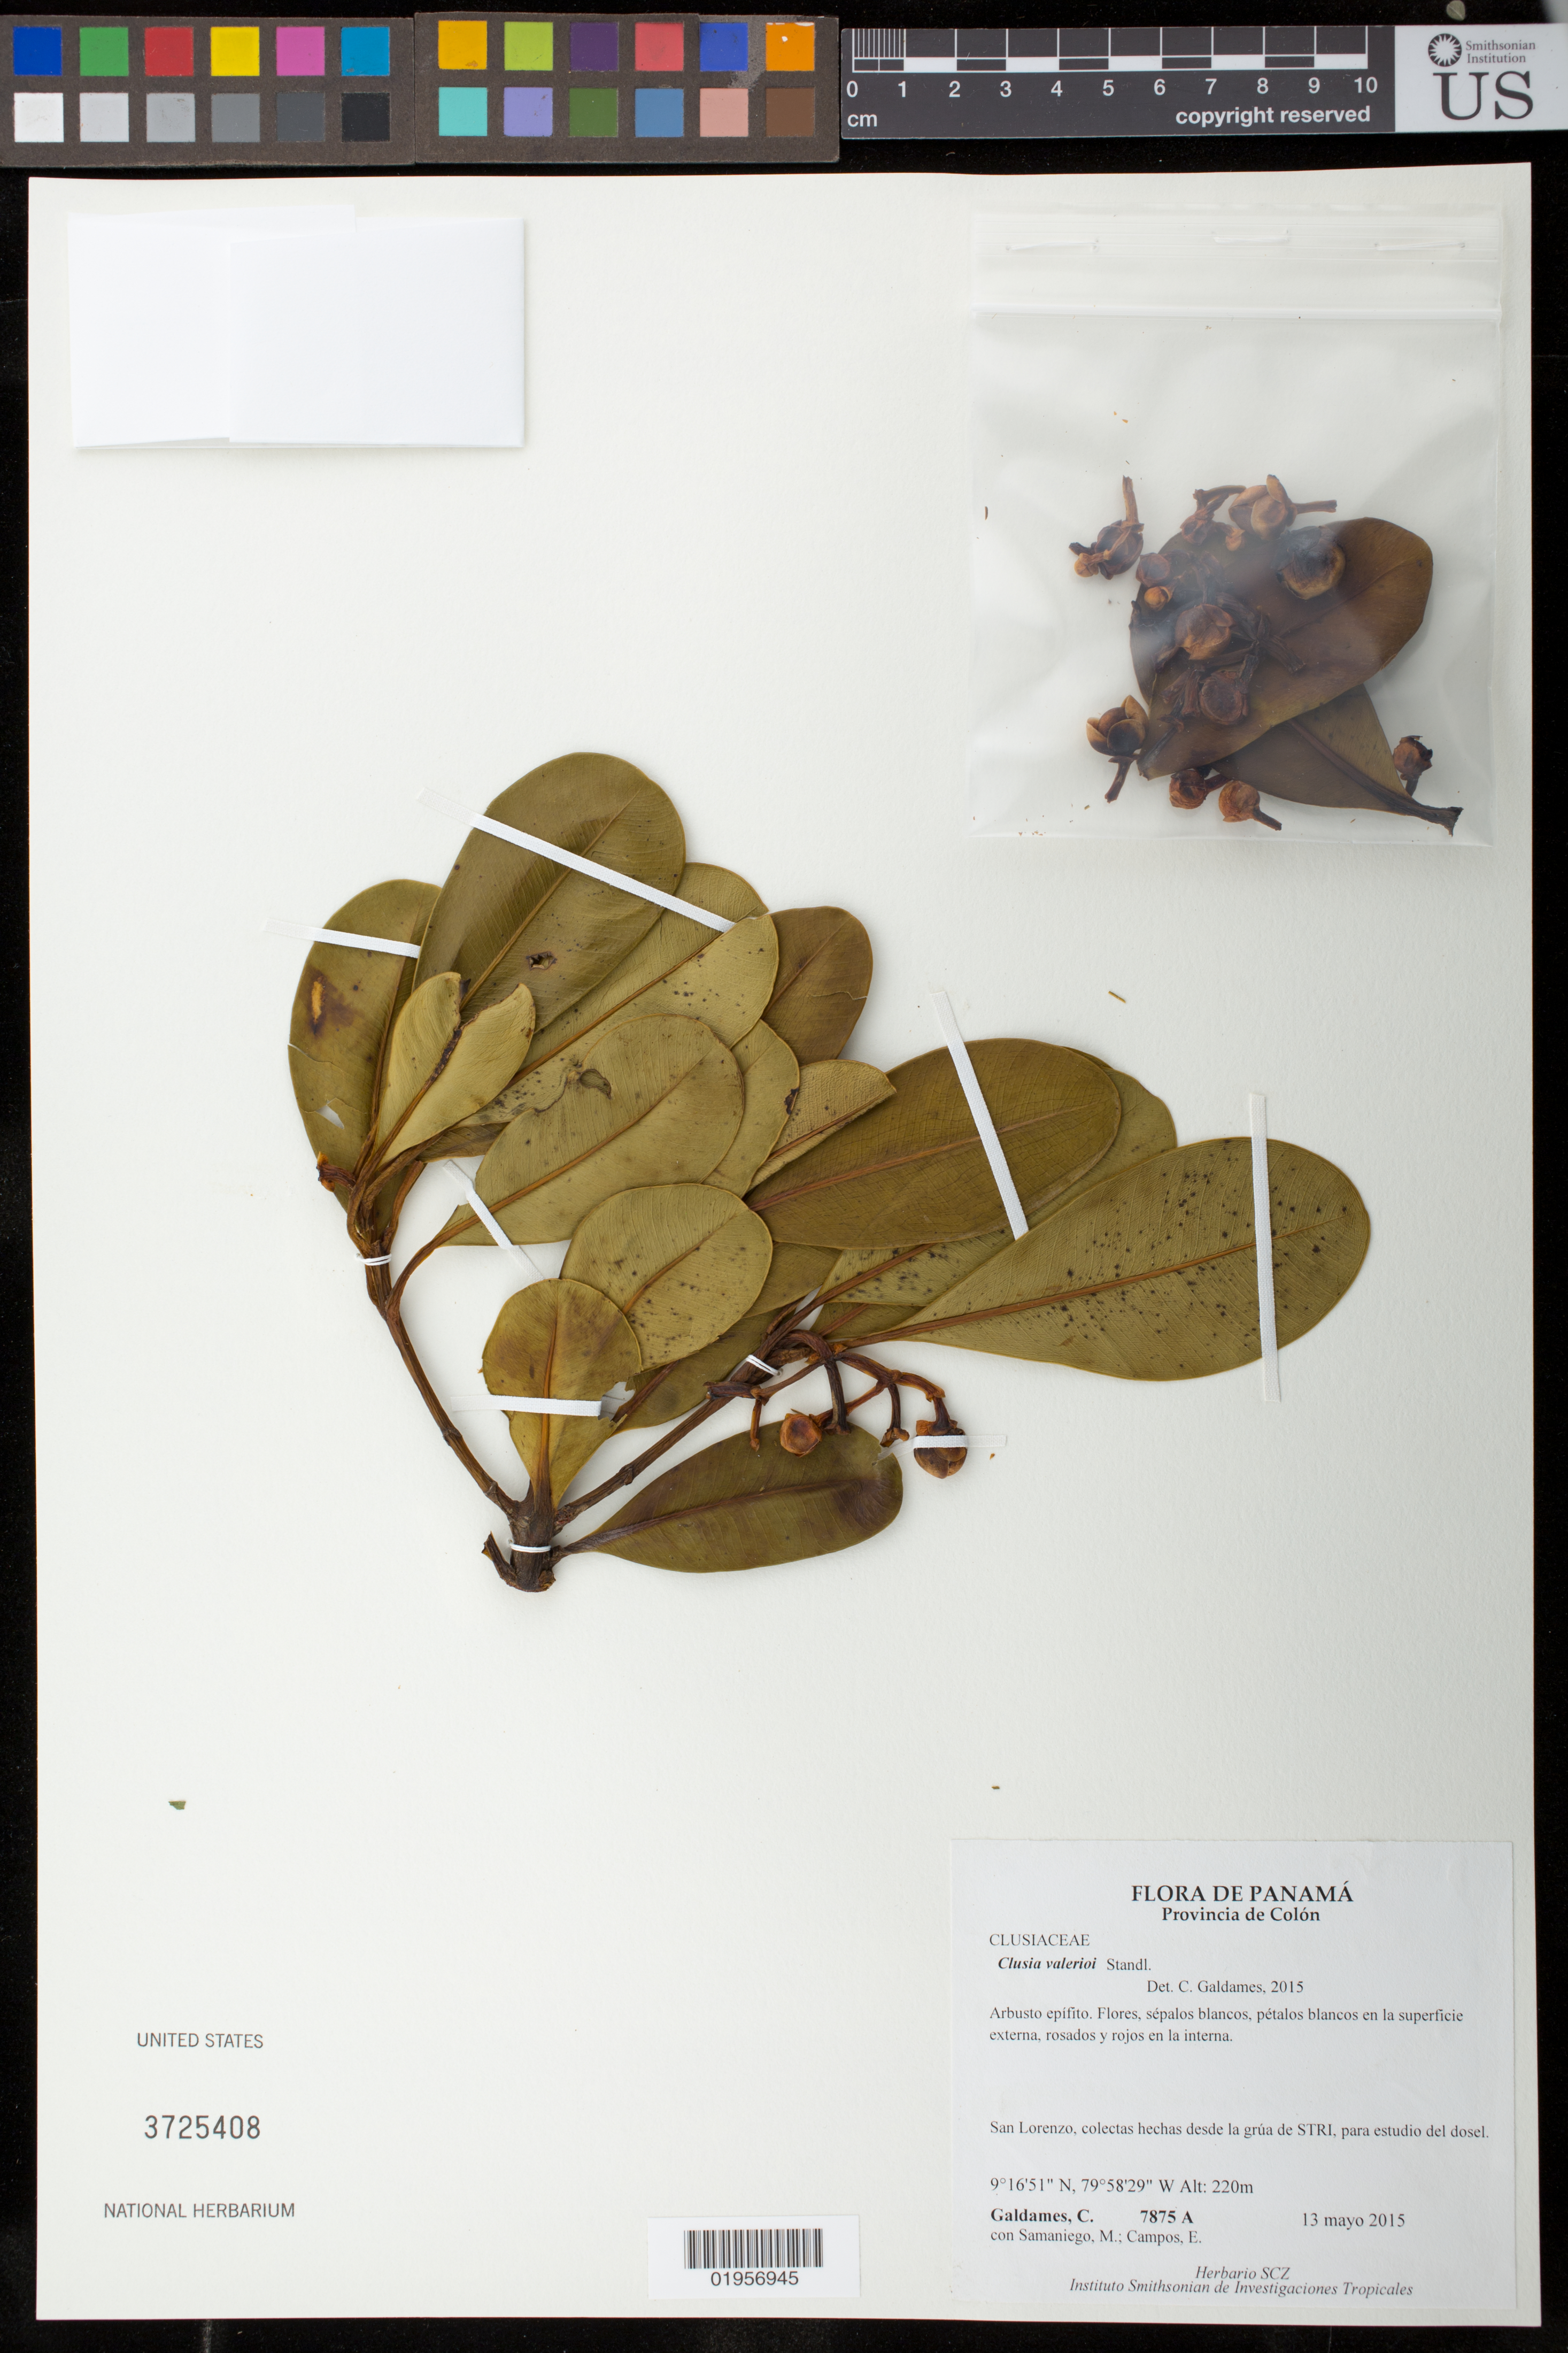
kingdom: Plantae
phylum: Tracheophyta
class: Magnoliopsida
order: Malpighiales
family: Clusiaceae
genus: Clusia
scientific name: Clusia valerioi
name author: Standl.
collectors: C. Galdames, M. Samaniego & E. Campos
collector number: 7875A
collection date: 2015-05-13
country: Panama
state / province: Colón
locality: San Lorenzo, colectas hechas desde la grua de STRI, para estudio del dosel.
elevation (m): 220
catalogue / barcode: US 3725408